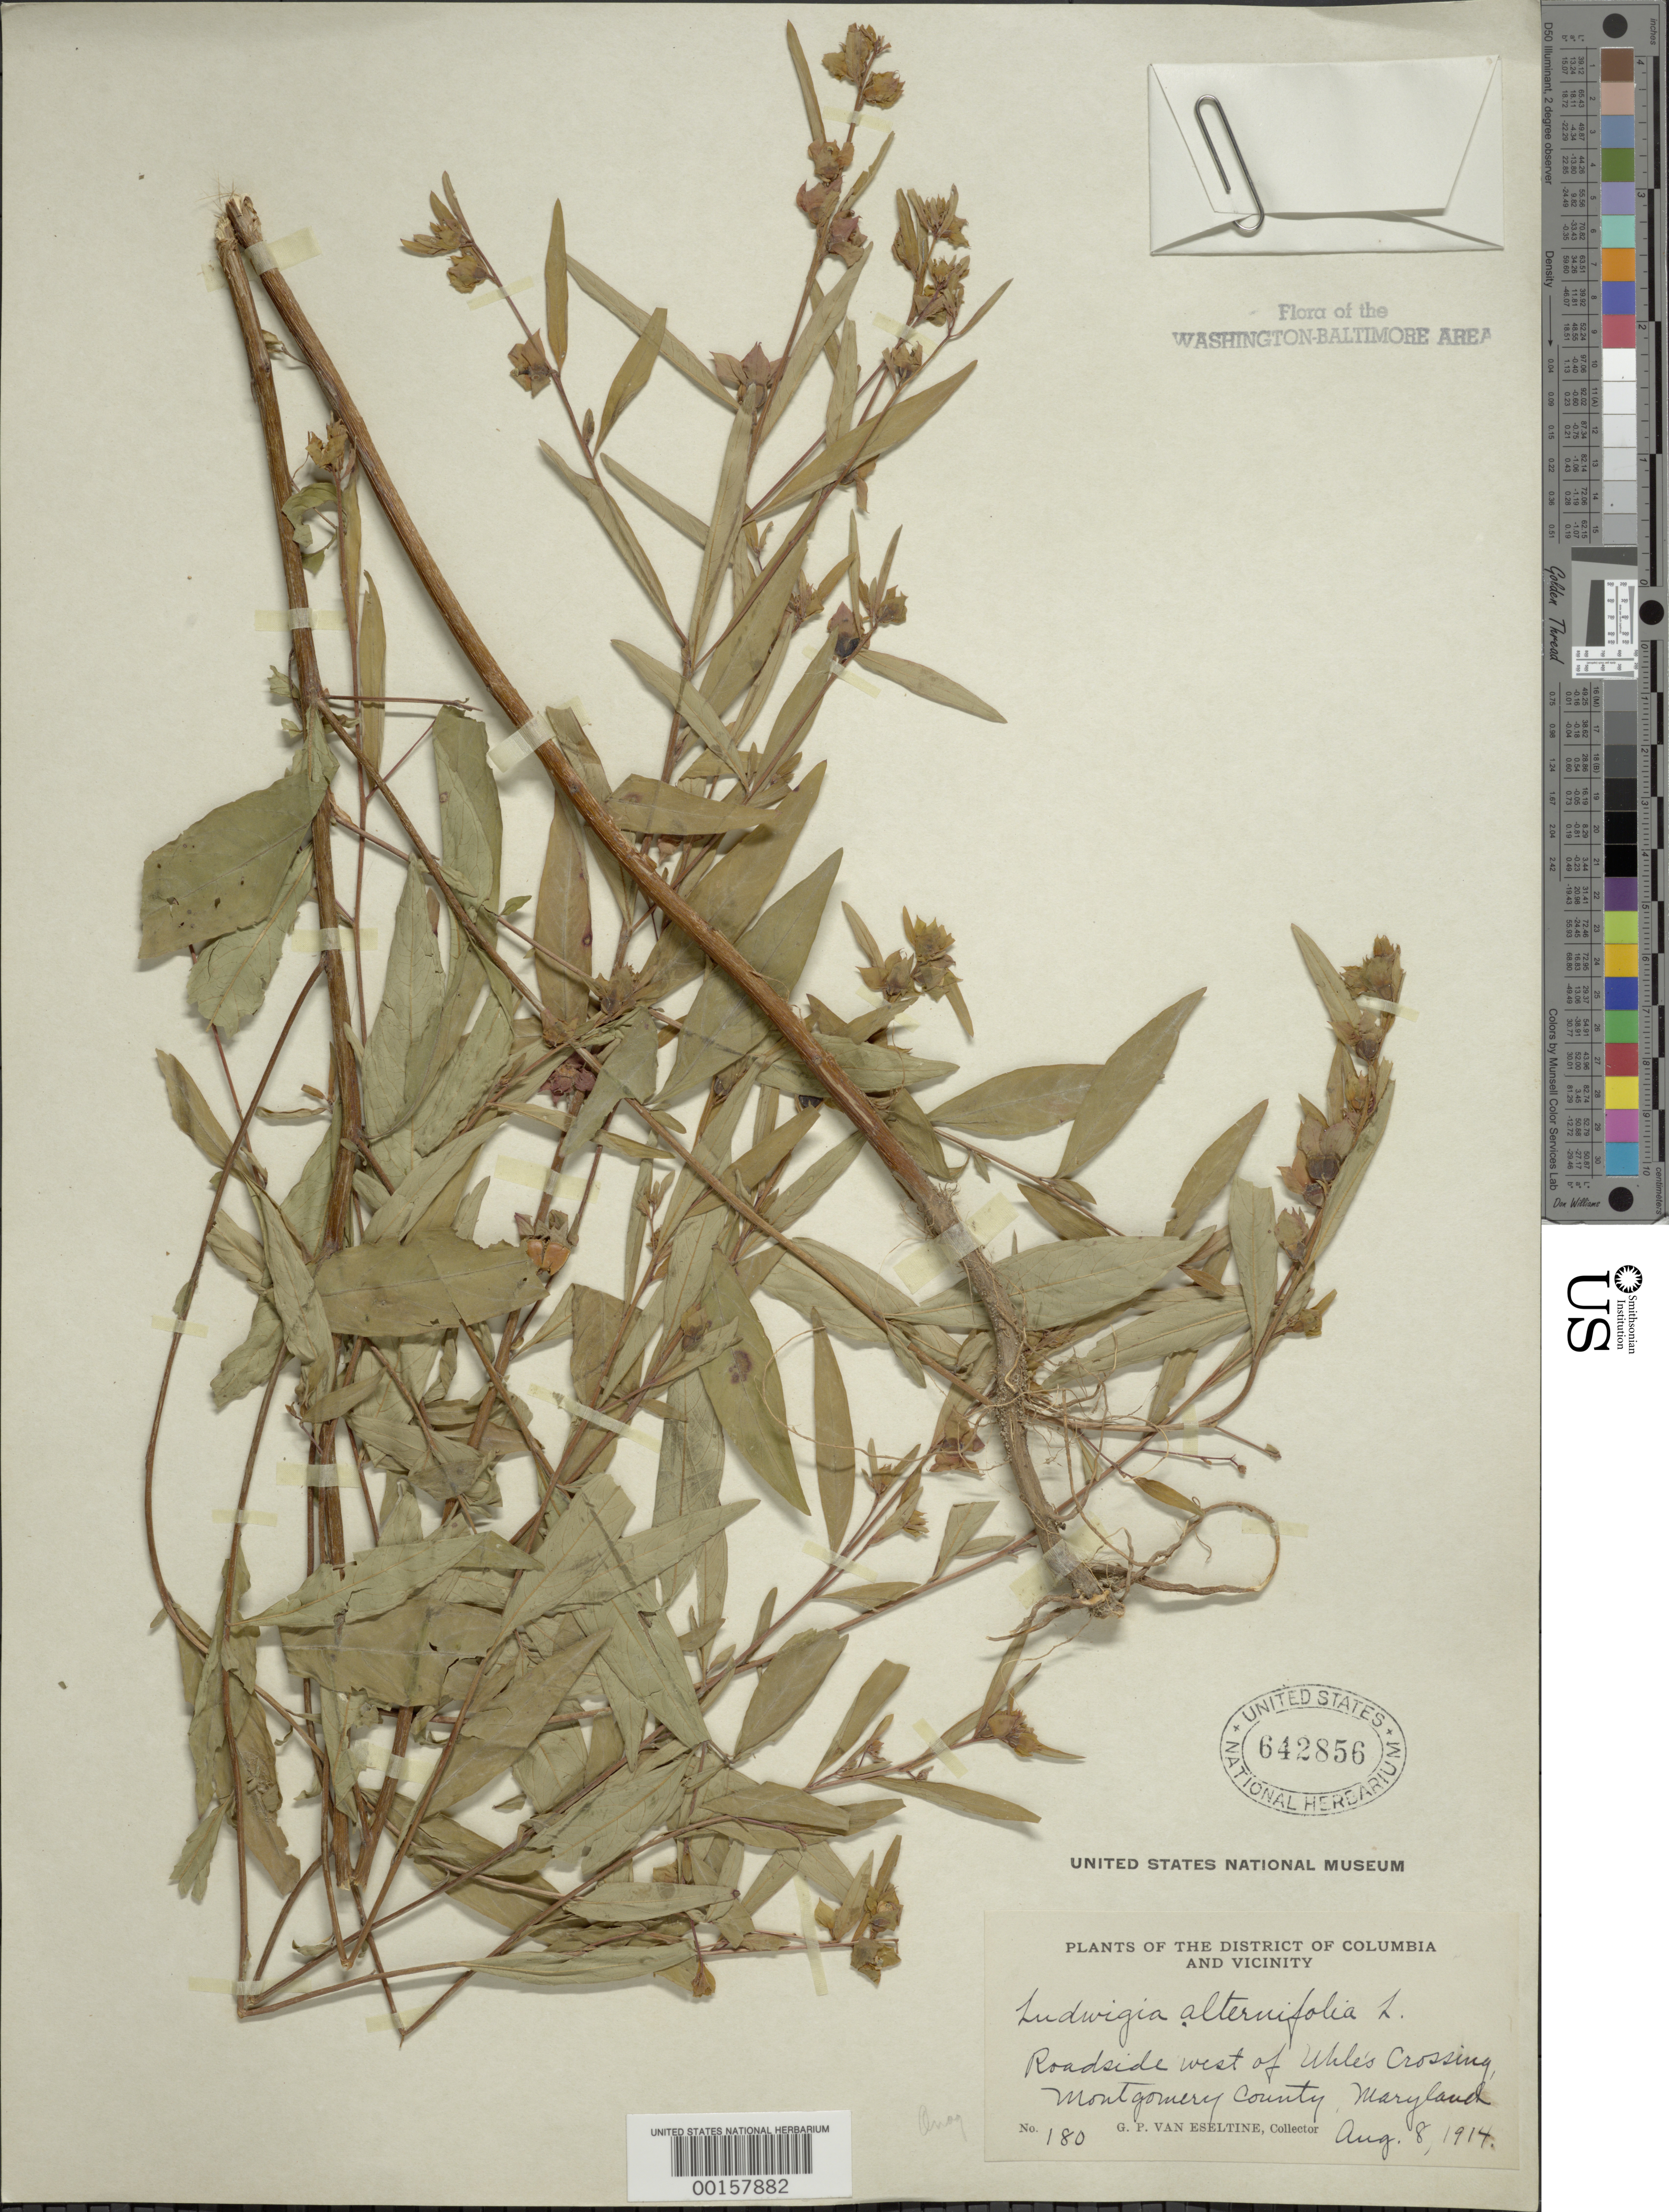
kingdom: Plantae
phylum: Tracheophyta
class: Magnoliopsida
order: Myrtales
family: Onagraceae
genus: Ludwigia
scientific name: Ludwigia alternifolia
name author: L.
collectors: G. P. Van Eseltine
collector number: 180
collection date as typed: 08 Aug 1914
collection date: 1914-08-08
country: United States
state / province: Maryland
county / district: Prince George's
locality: W of Uhle's Crossing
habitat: Roadside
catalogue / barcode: US 642856